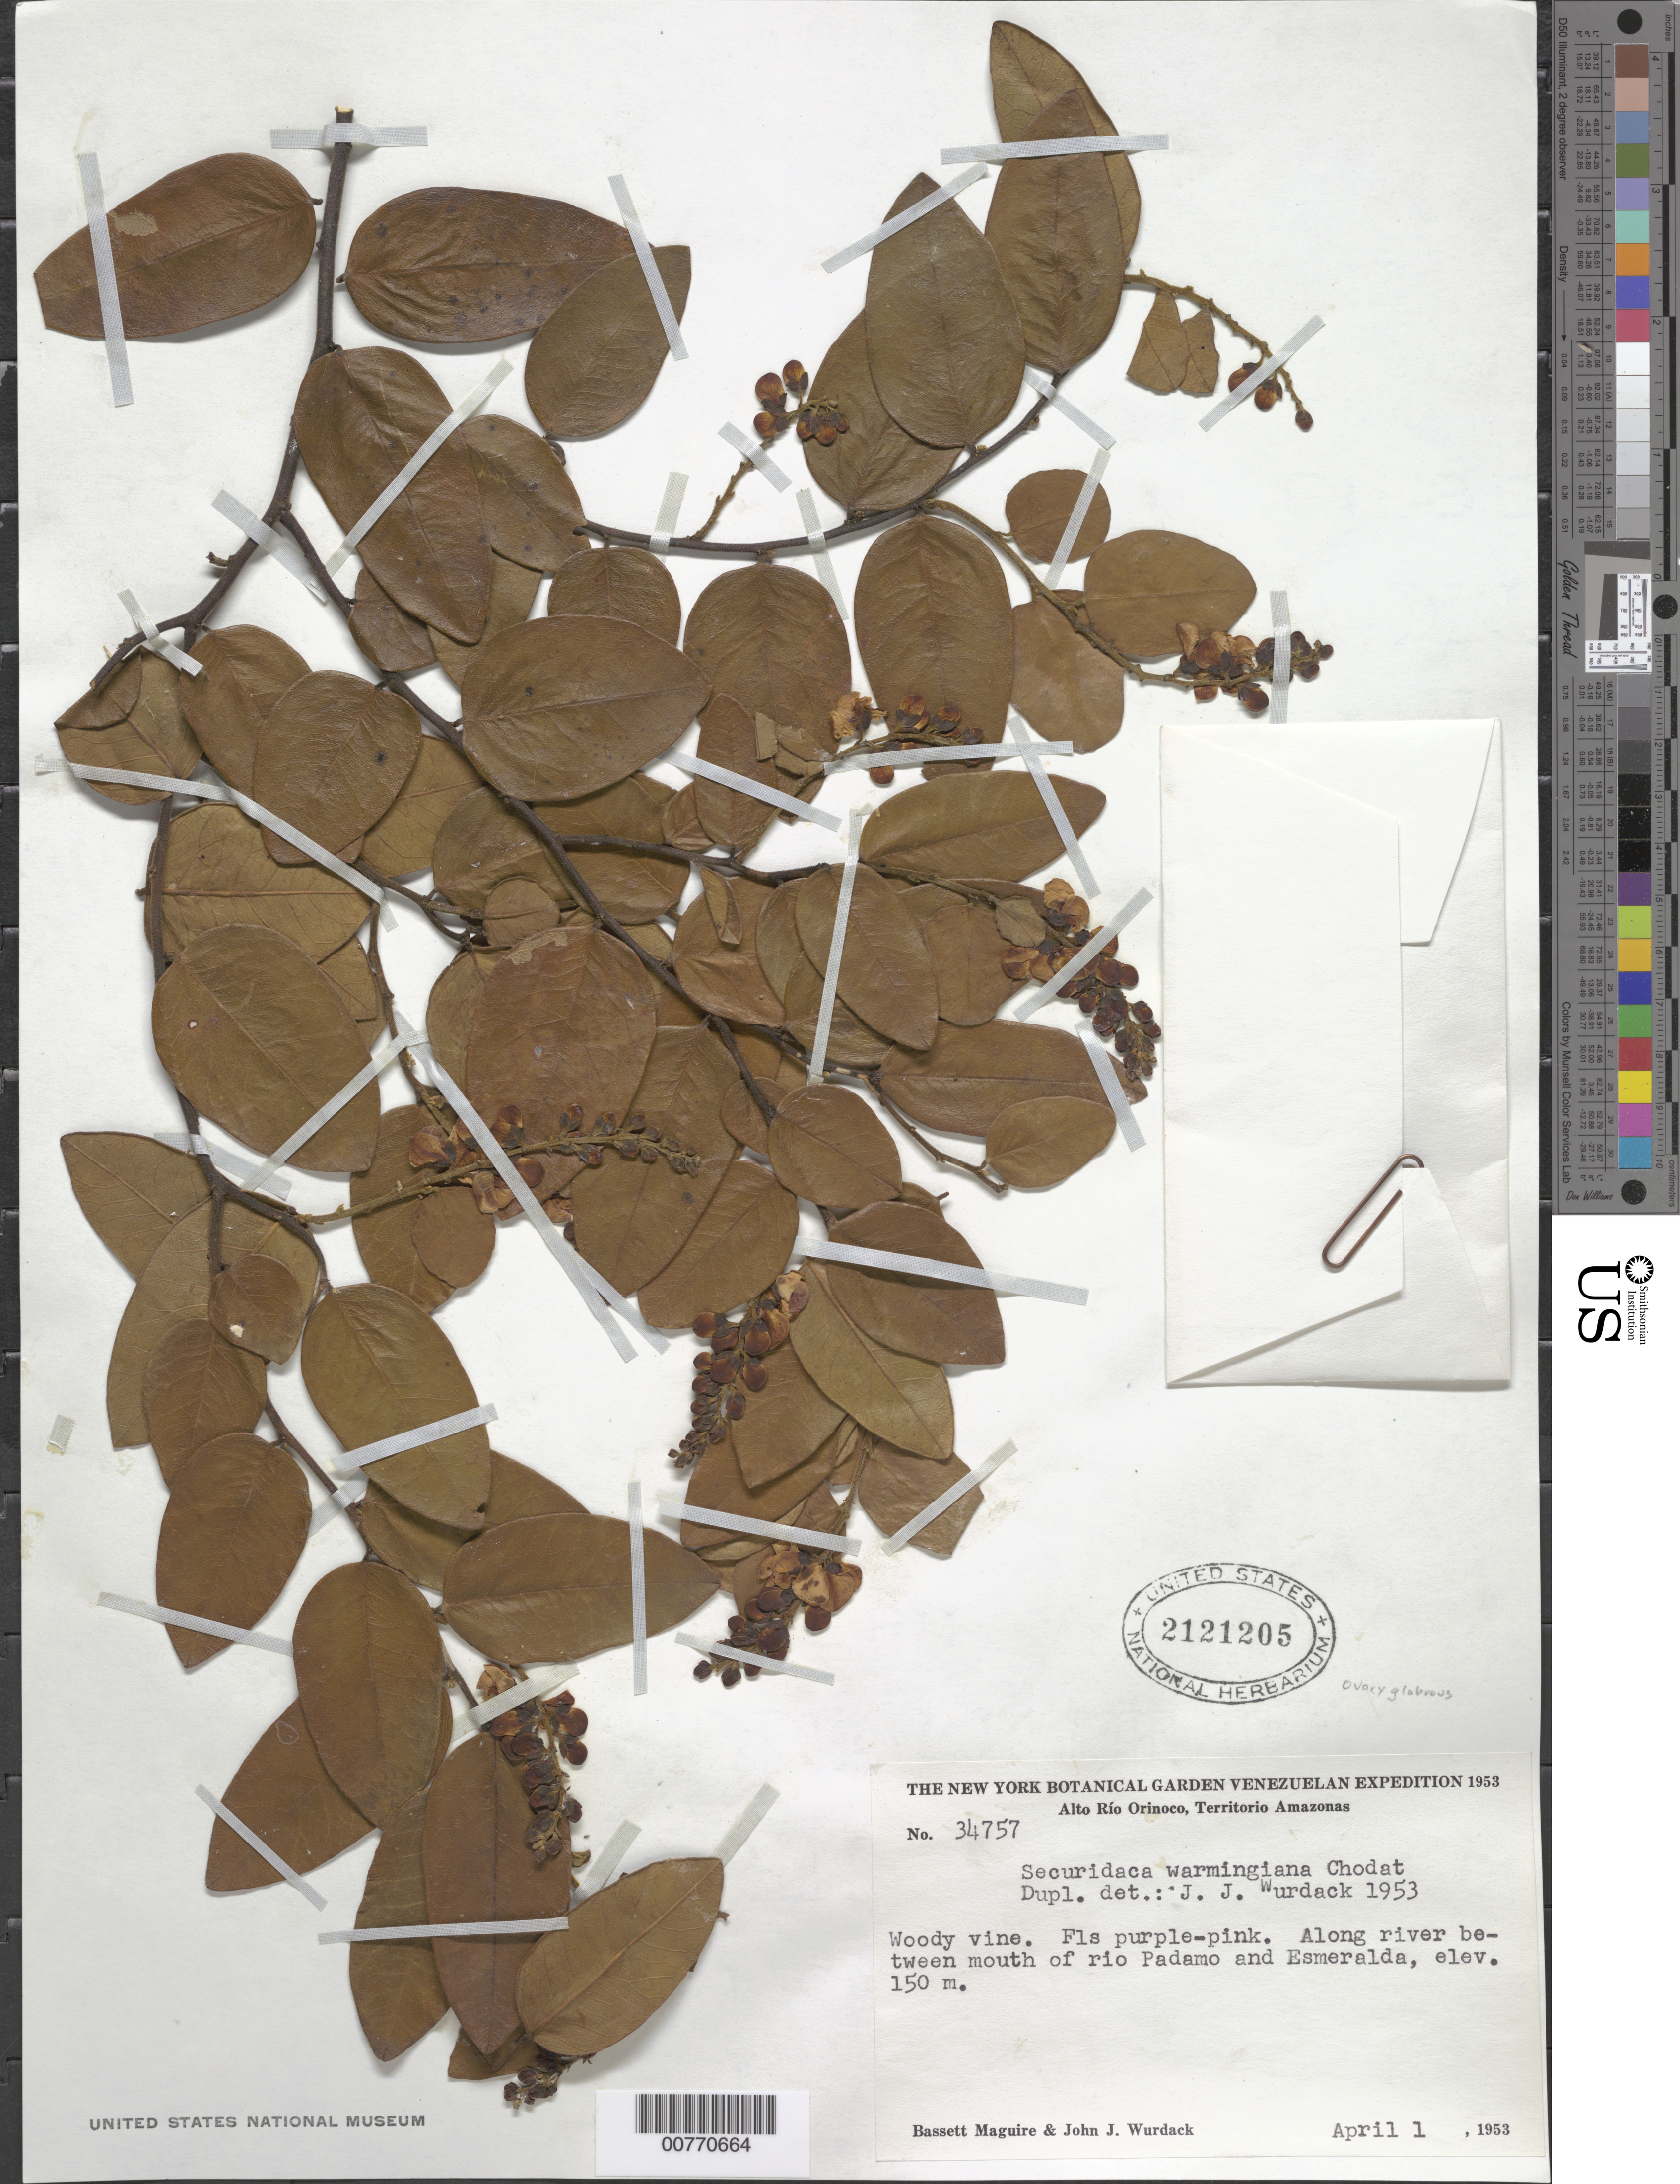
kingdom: Plantae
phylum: Tracheophyta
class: Magnoliopsida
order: Fabales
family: Polygalaceae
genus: Securidaca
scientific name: Securidaca warmingiana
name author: Chodat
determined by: Wurdack, John J., (US), US (UNITED STATES)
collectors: B. Maguire & J. J. Wurdack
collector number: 34757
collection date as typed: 1-Apr-53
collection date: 1953-04-01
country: Venezuela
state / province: Amazonas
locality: Alto Río Orinoco, between mouth of Río Padamo and Esmeralda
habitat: Along river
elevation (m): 150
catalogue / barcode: US 2121205